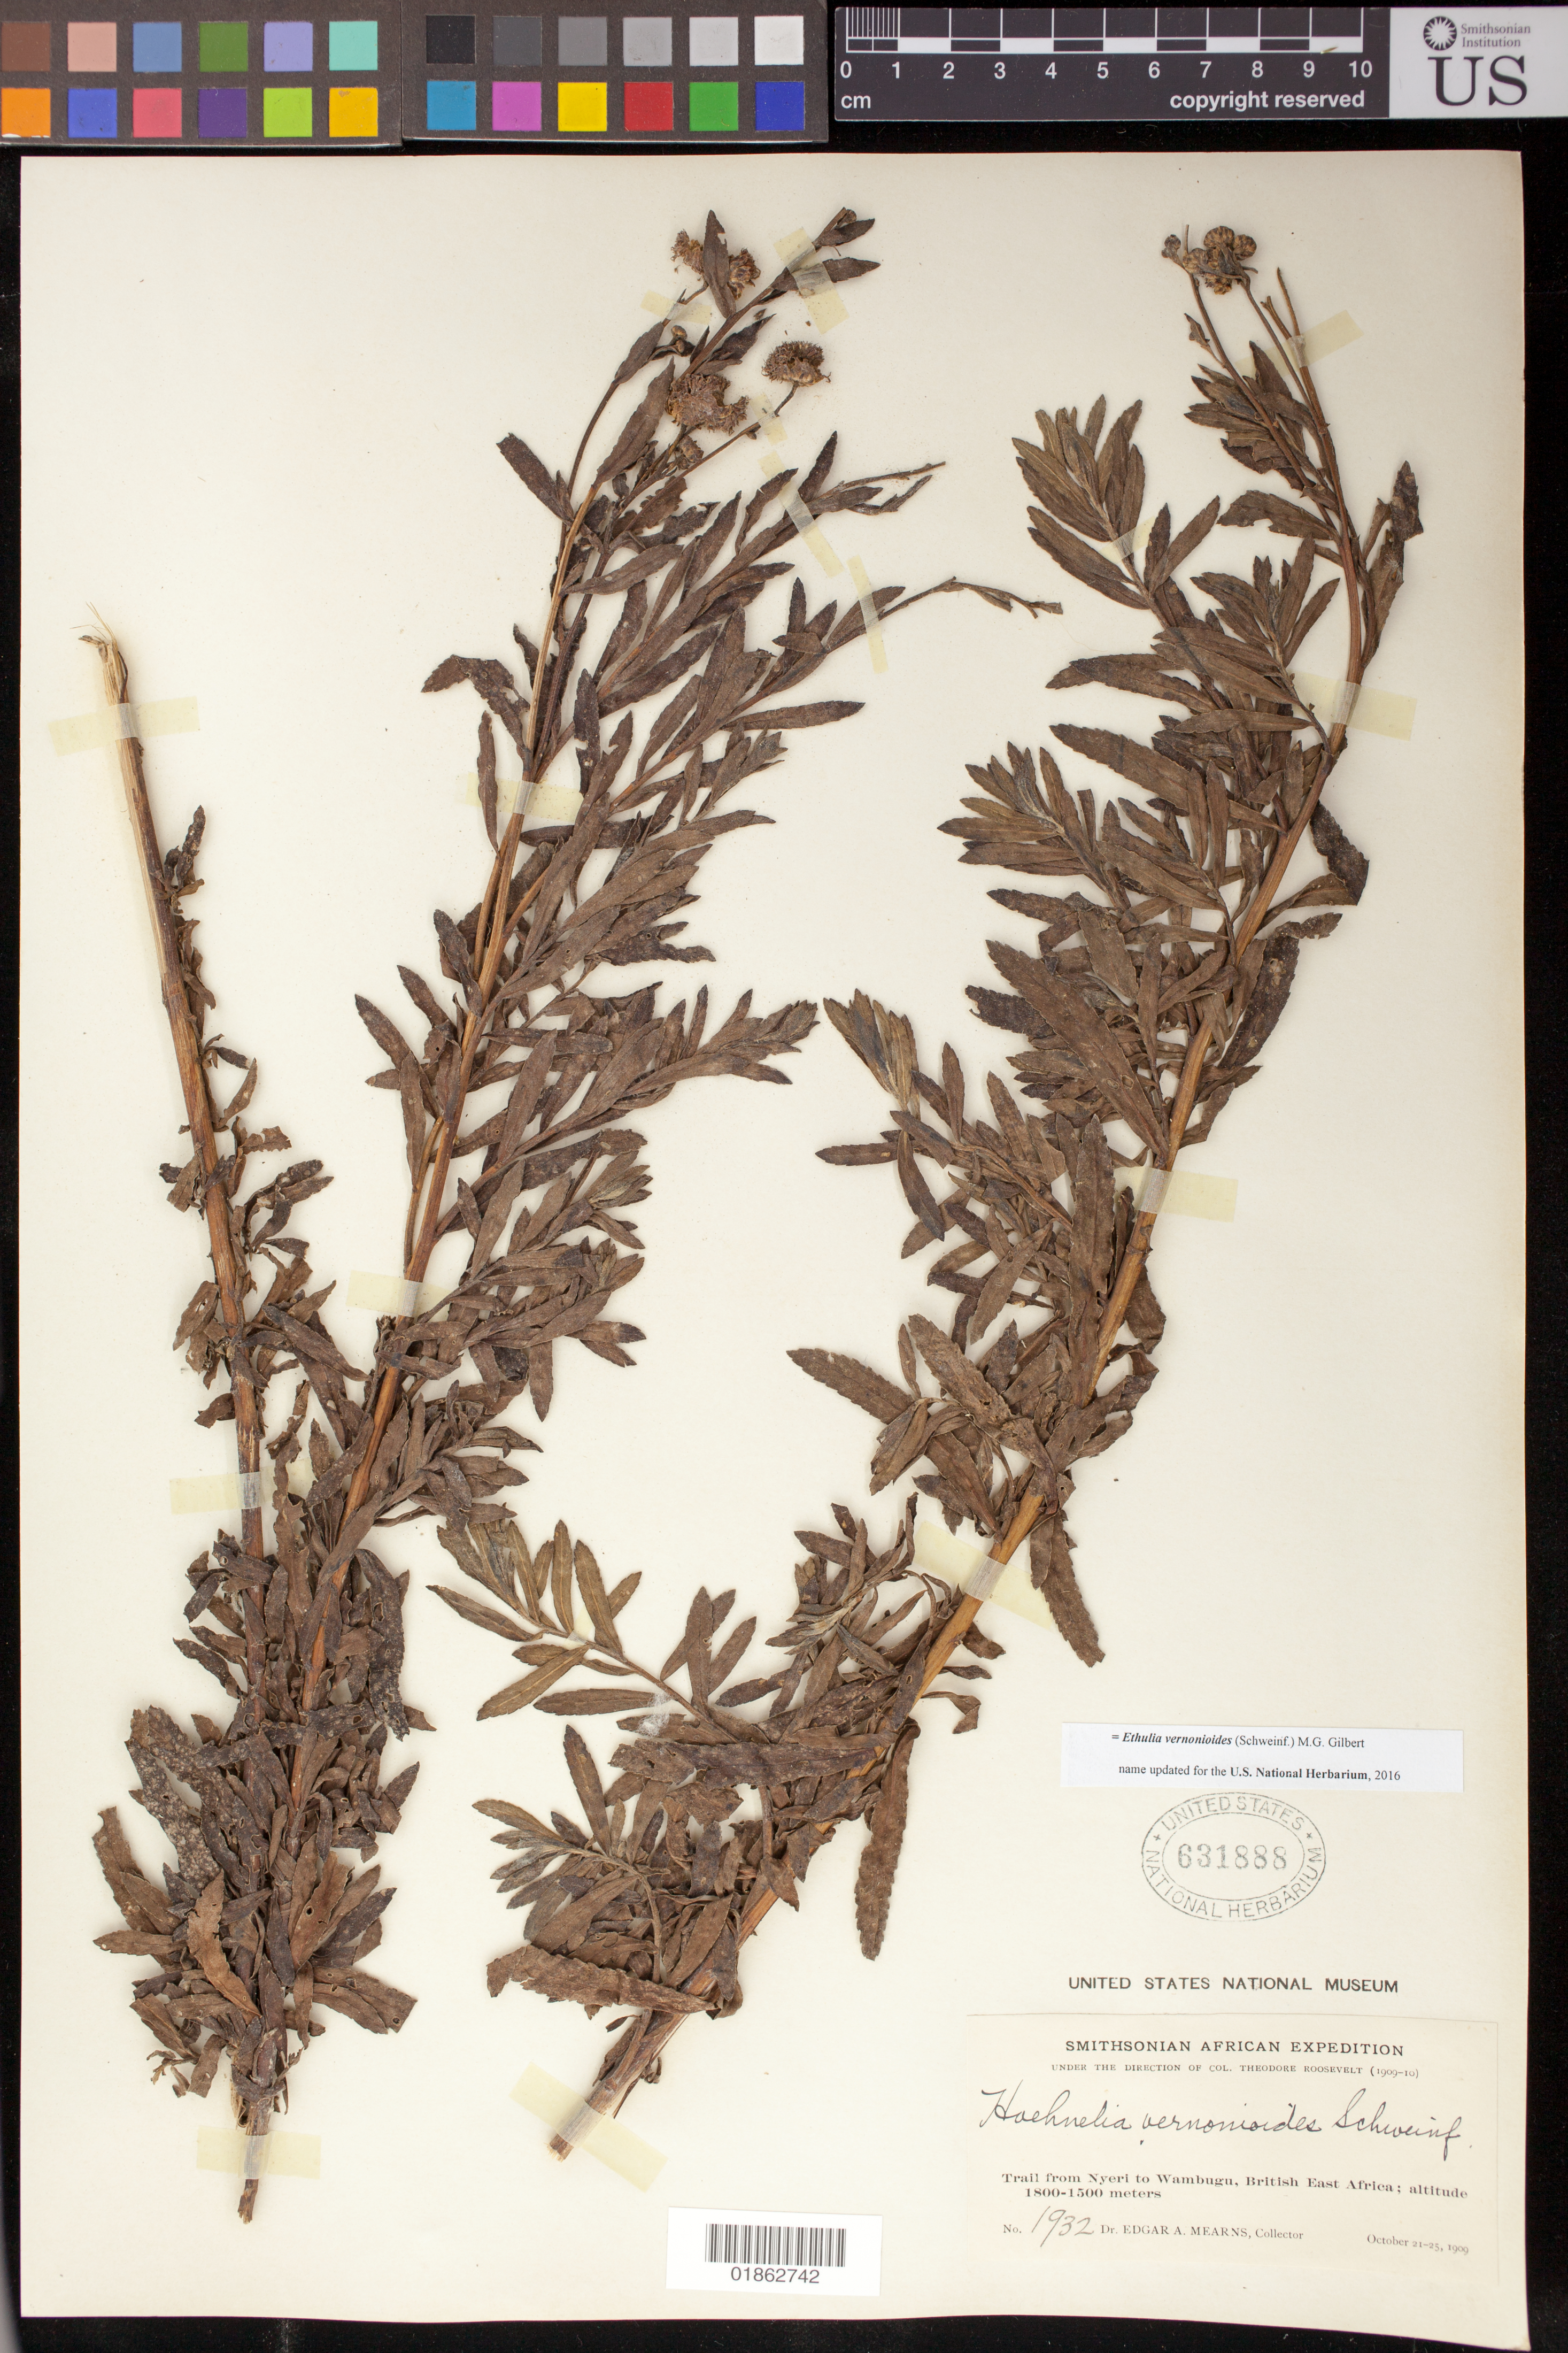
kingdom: Plantae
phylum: Tracheophyta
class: Magnoliopsida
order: Asterales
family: Asteraceae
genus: Ethulia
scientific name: Ethulia vernonioides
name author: (Schweinf.) M.G. Gilbert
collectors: E. A. Mearns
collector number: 1932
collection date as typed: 21 Oct 1909 to 25 Oct 1909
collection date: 1909-10-21/1909-10-25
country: Kenya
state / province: Nyeri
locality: Trail from Nyeri to Wambugu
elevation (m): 1800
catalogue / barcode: US 631888